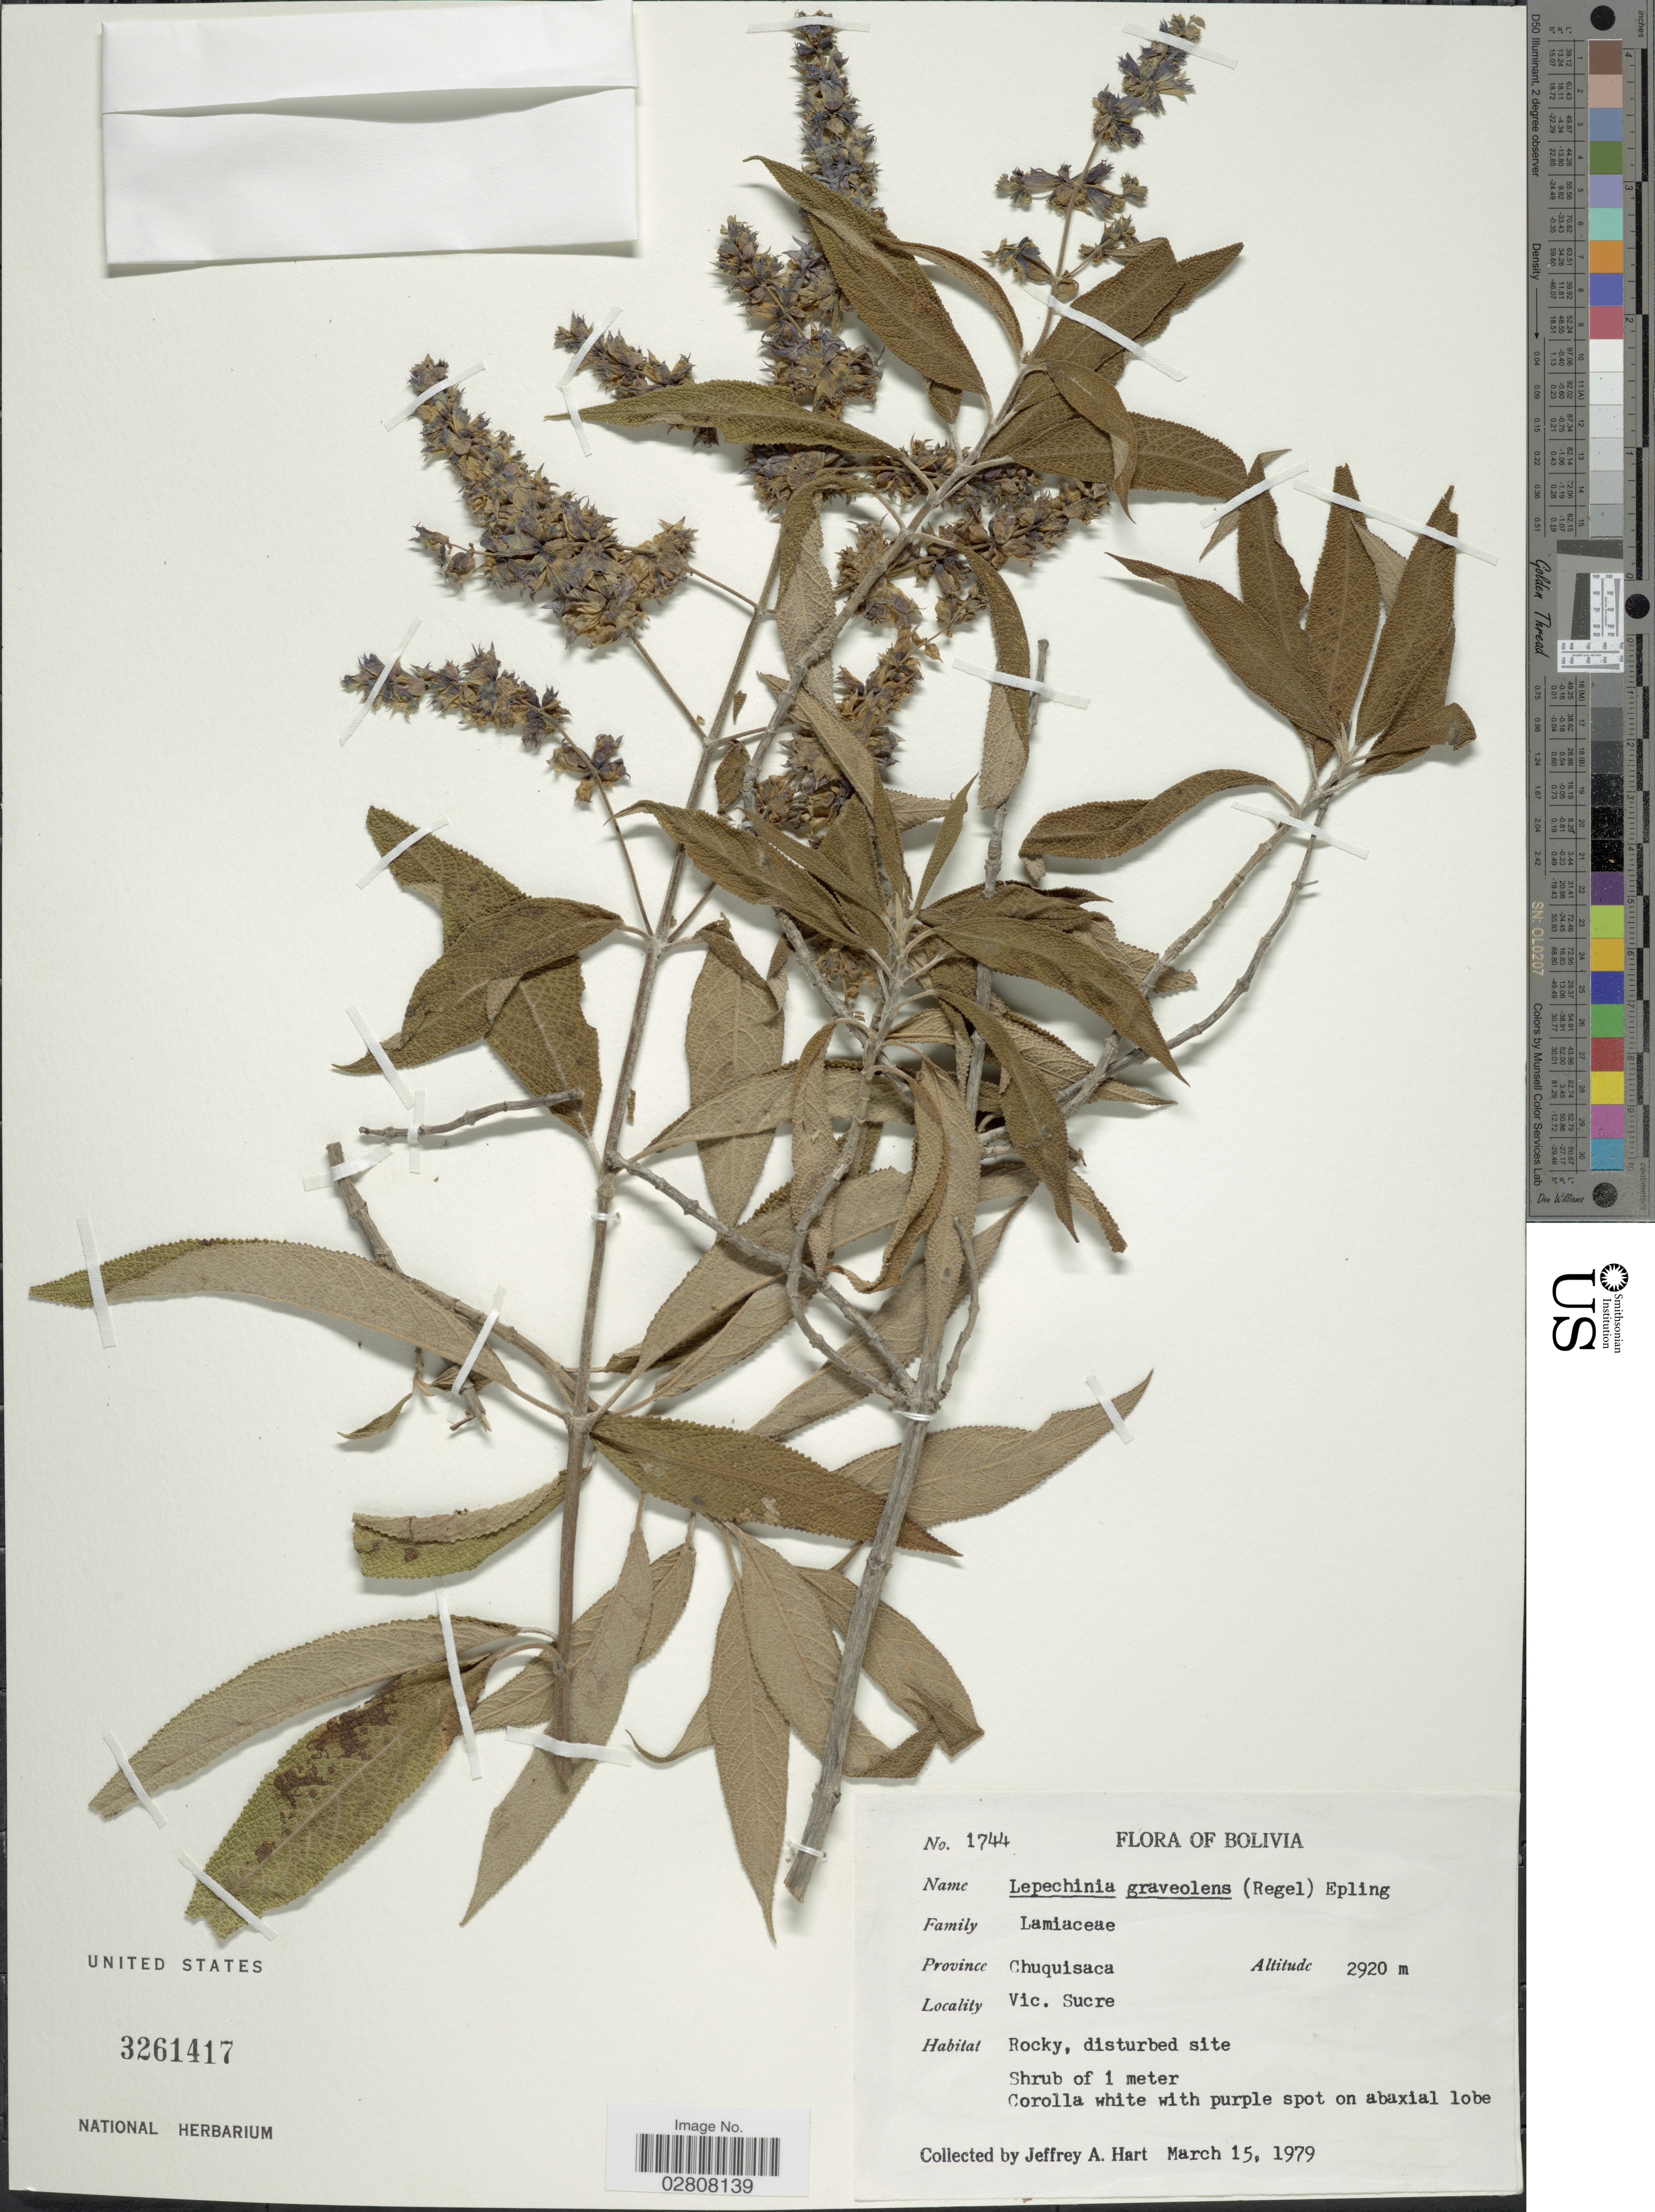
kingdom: Plantae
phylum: Tracheophyta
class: Magnoliopsida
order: Lamiales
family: Lamiaceae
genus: Lepechinia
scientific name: Lepechinia graveolens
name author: (Regel) Epling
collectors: J. A. Hart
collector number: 1744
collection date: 1979-03-15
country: Bolivia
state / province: Chuquisaca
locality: Province Chuquisaca. Vic. Sucre.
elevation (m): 2920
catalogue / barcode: US 3261417